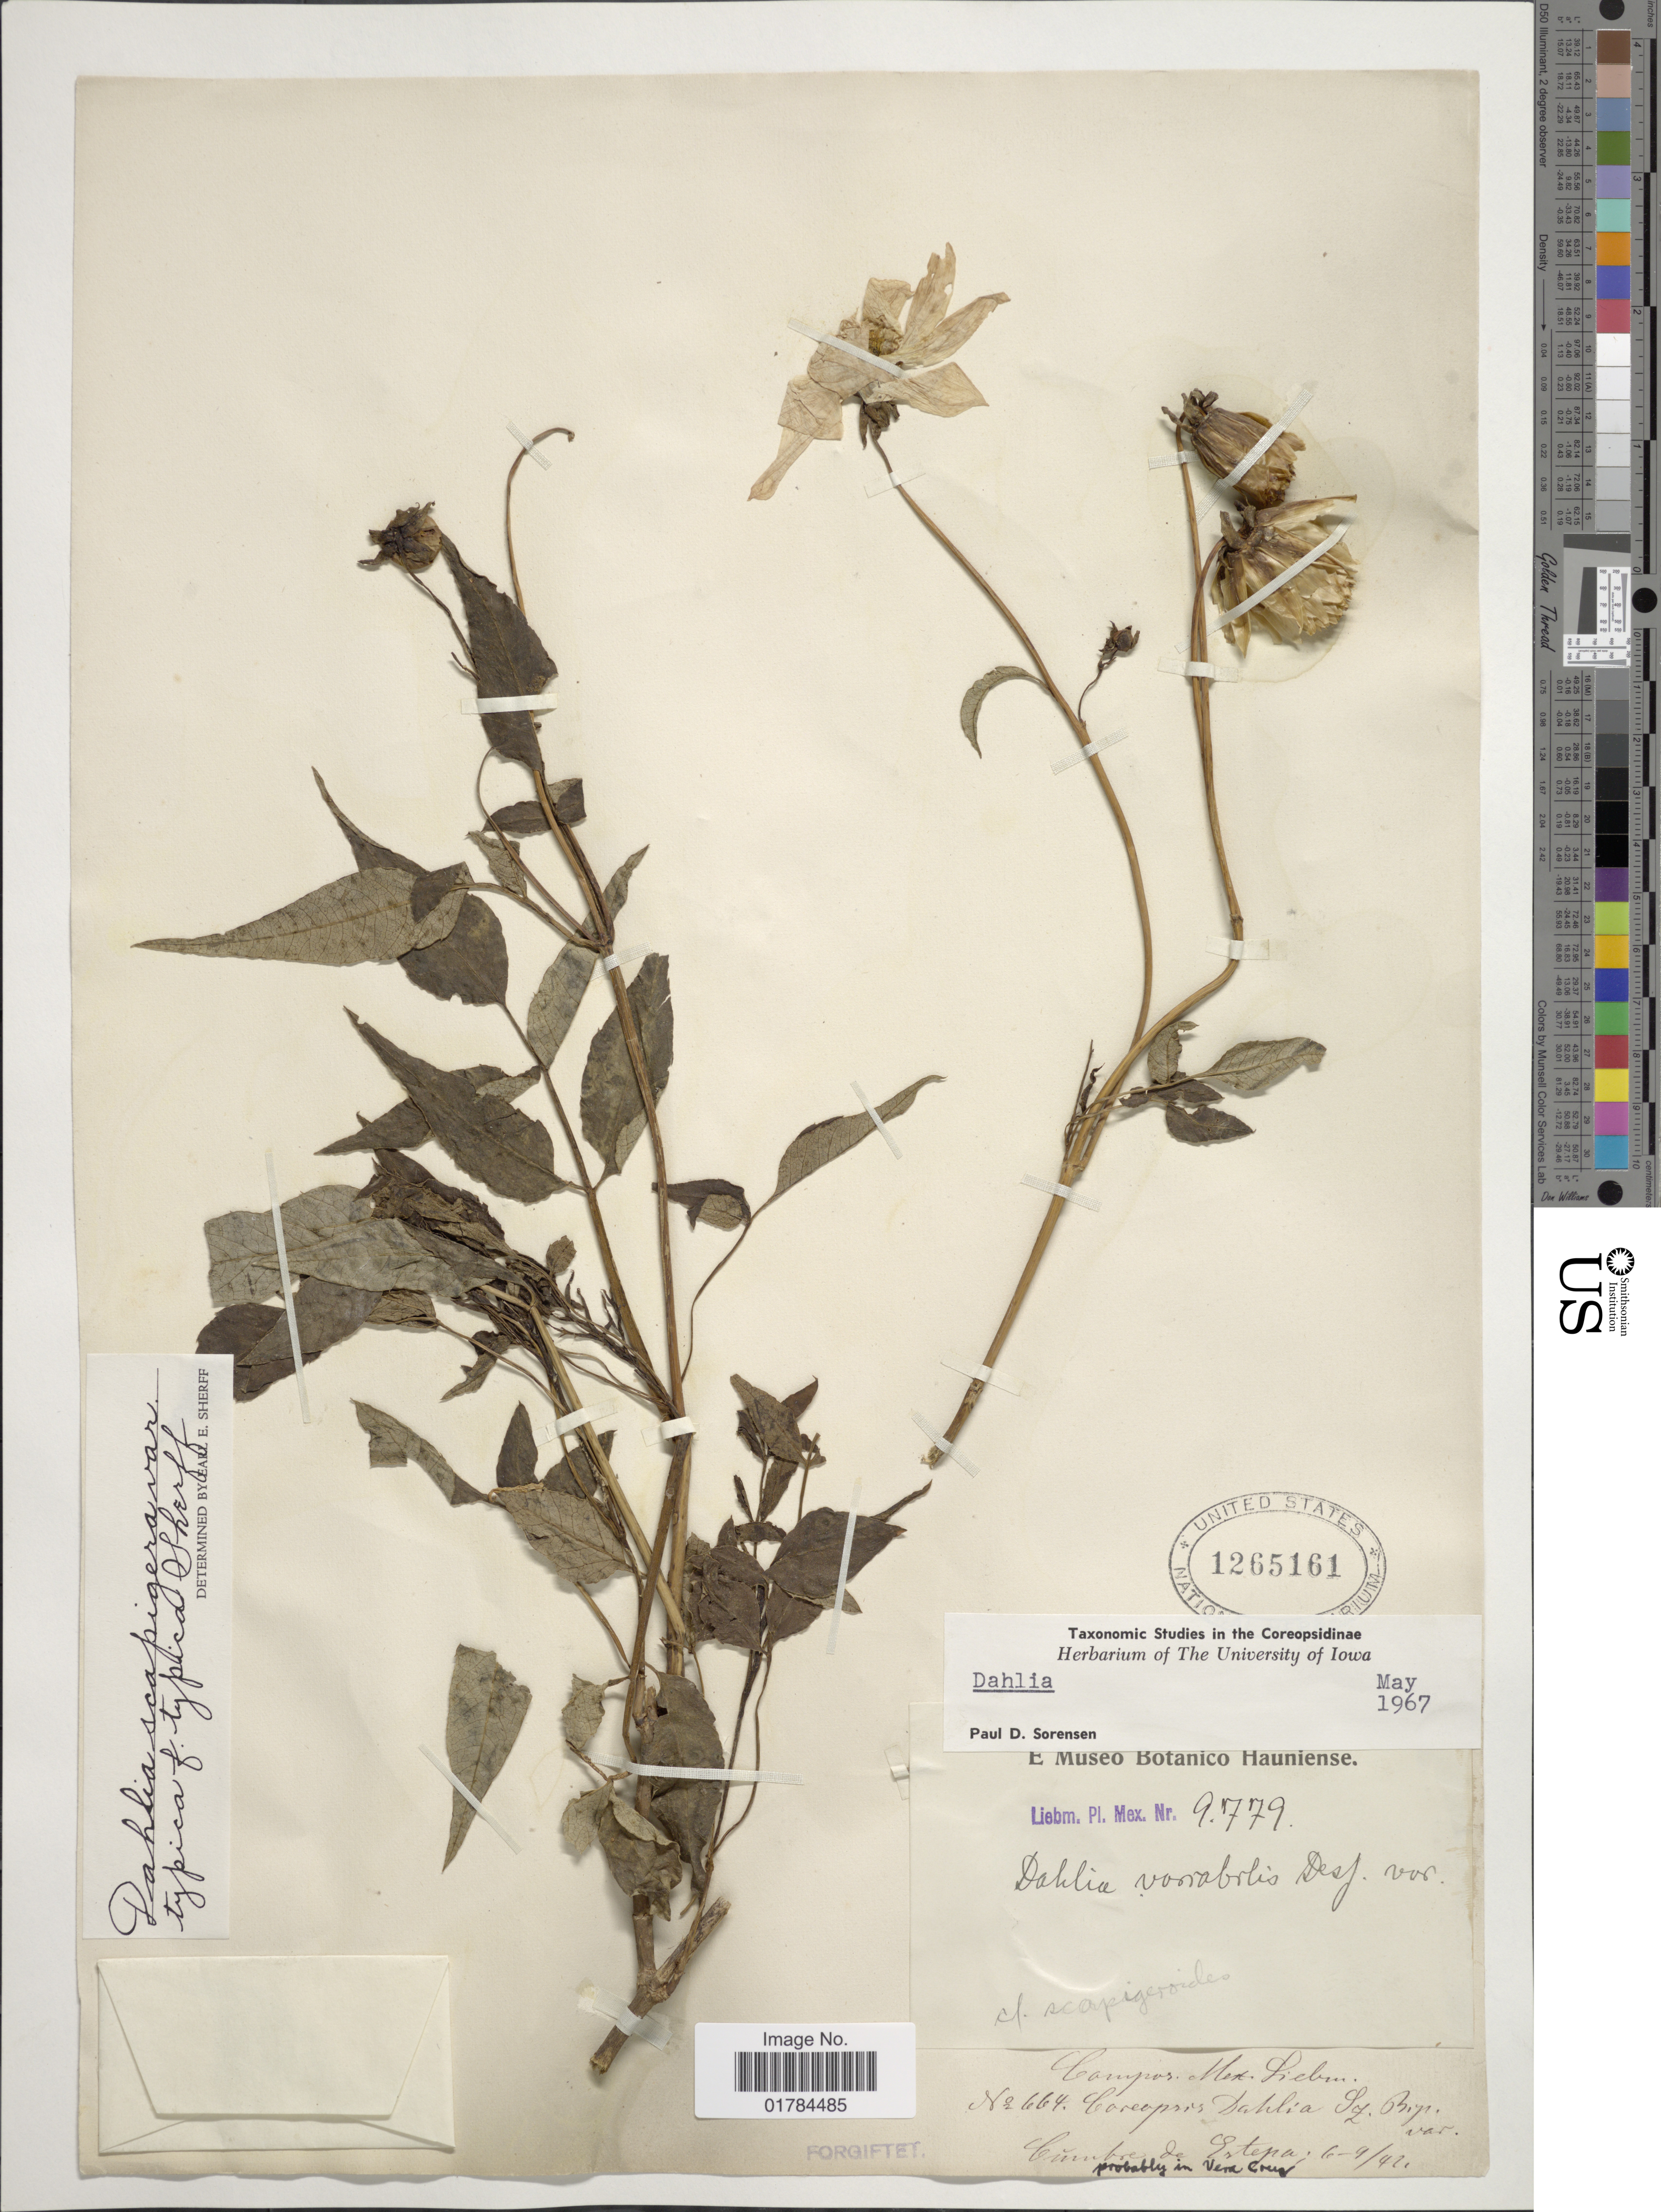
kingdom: Plantae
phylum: Tracheophyta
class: Magnoliopsida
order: Asterales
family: Asteraceae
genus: Dahlia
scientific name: Dahlia sp.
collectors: M. Liberman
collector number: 9779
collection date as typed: Transcribed d/m/y: /6/42 to /9/42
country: Mexico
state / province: Veracruz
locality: Cumbre de Estepa, probably in Vera Cruz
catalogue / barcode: US 1265161